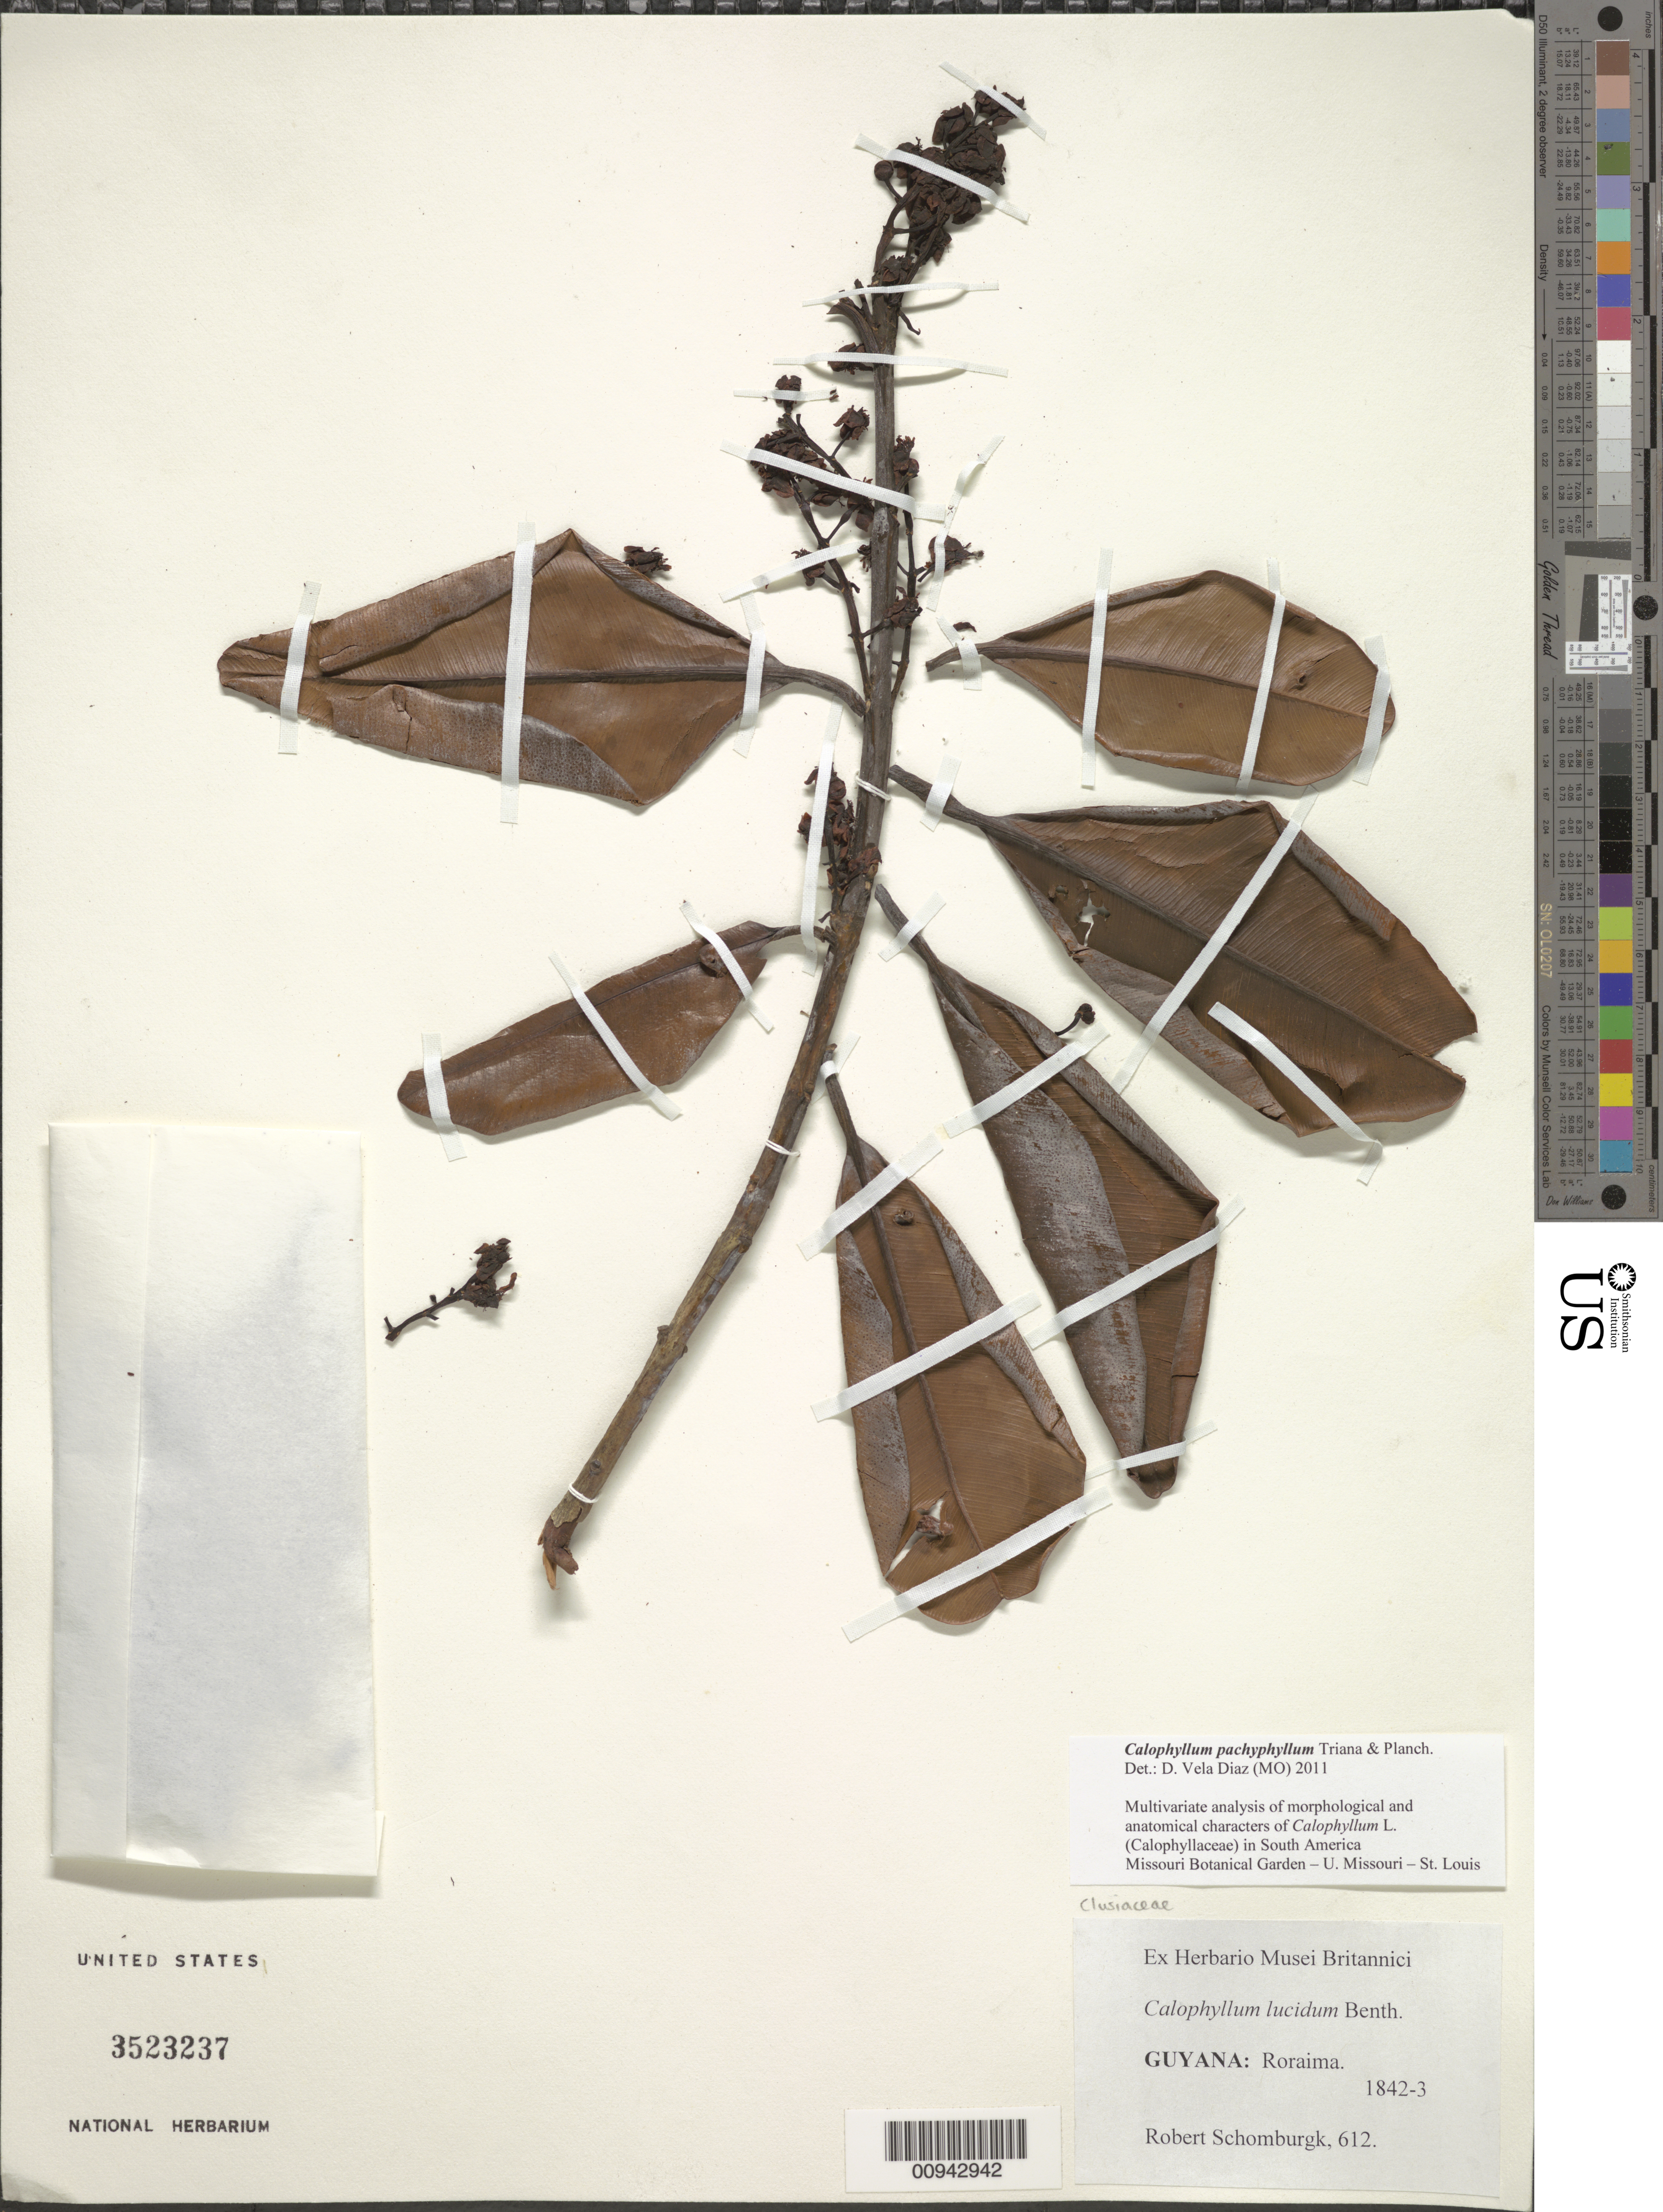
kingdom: Plantae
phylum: Tracheophyta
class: Magnoliopsida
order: Malpighiales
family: Calophyllaceae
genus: Calophyllum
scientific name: Calophyllum pachyphyllum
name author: Planch. & Triana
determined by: Vela Díaz, D.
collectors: R. H. Schomburgk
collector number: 612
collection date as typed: March 1842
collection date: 1842-03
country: Guyana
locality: Roraima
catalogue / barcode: US 3523237